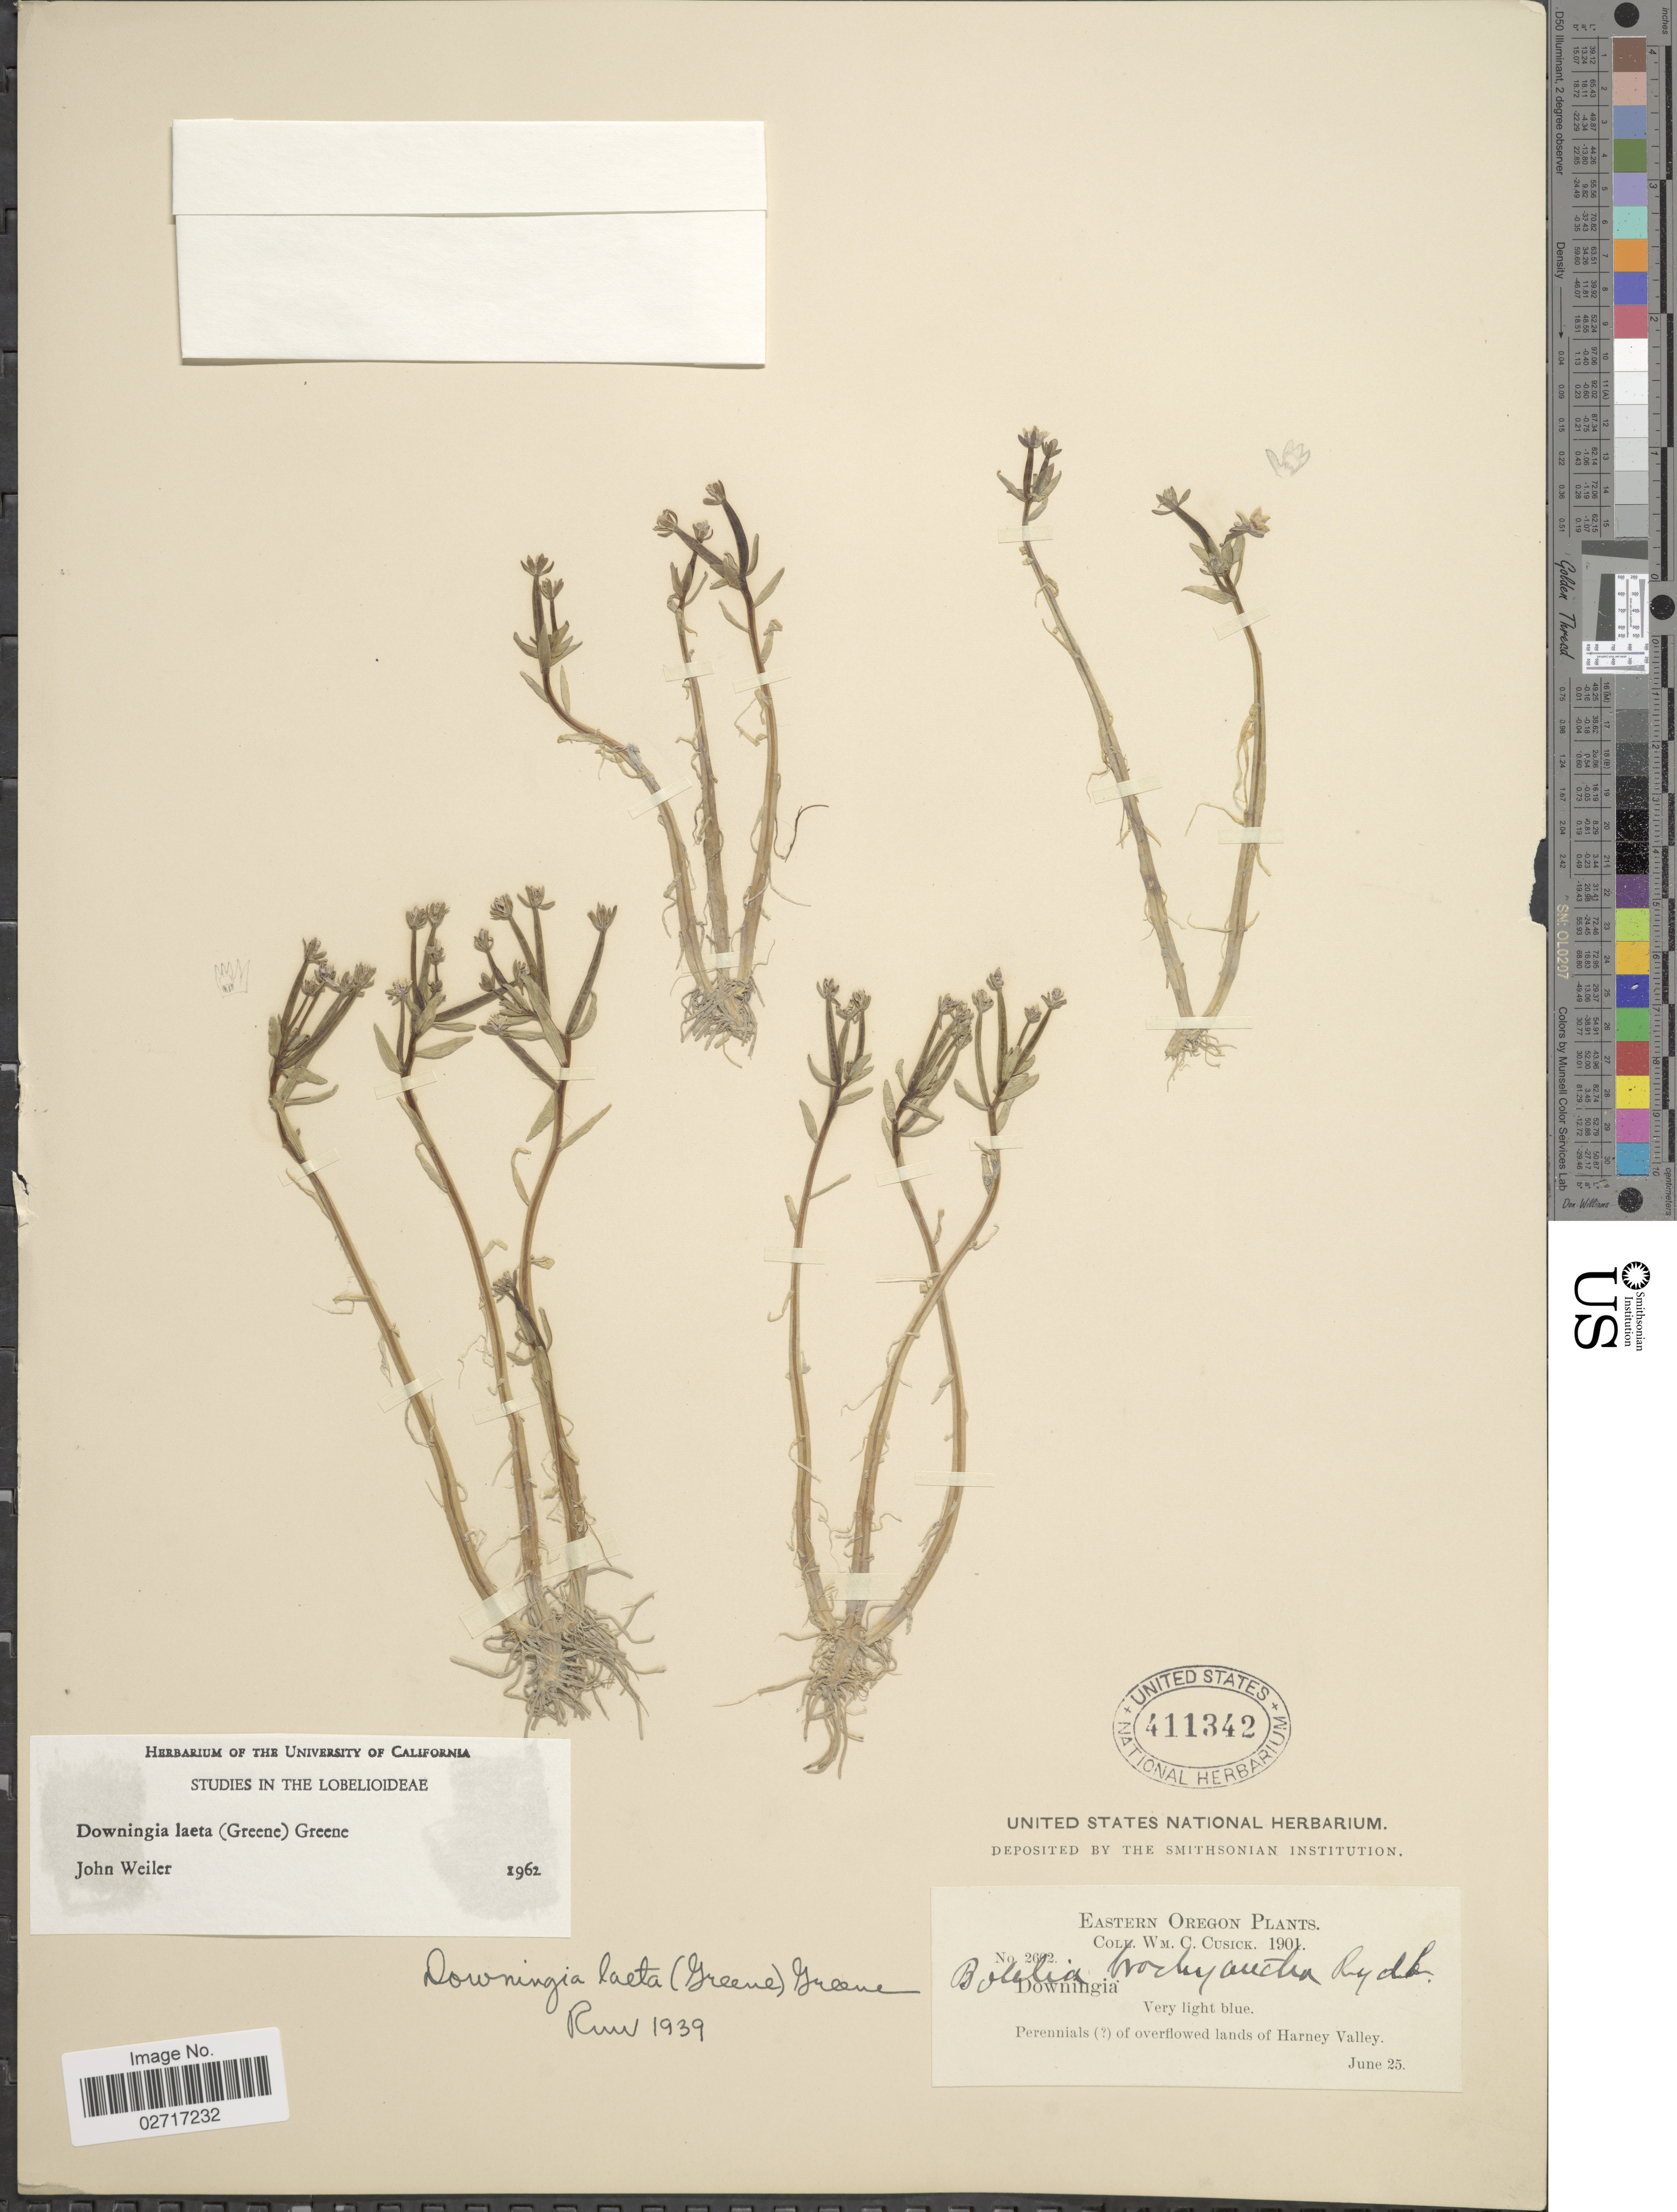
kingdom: Plantae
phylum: Tracheophyta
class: Magnoliopsida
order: Asterales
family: Campanulaceae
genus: Downingia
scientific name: Downingia laeta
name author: Greene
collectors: W. C. Cusick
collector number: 2602*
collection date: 1901-06-25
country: United States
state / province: Oregon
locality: Eastern Oregon. Perennials ( [unsure placement]) of overflowed lands of Harney Valley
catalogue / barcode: US 411342